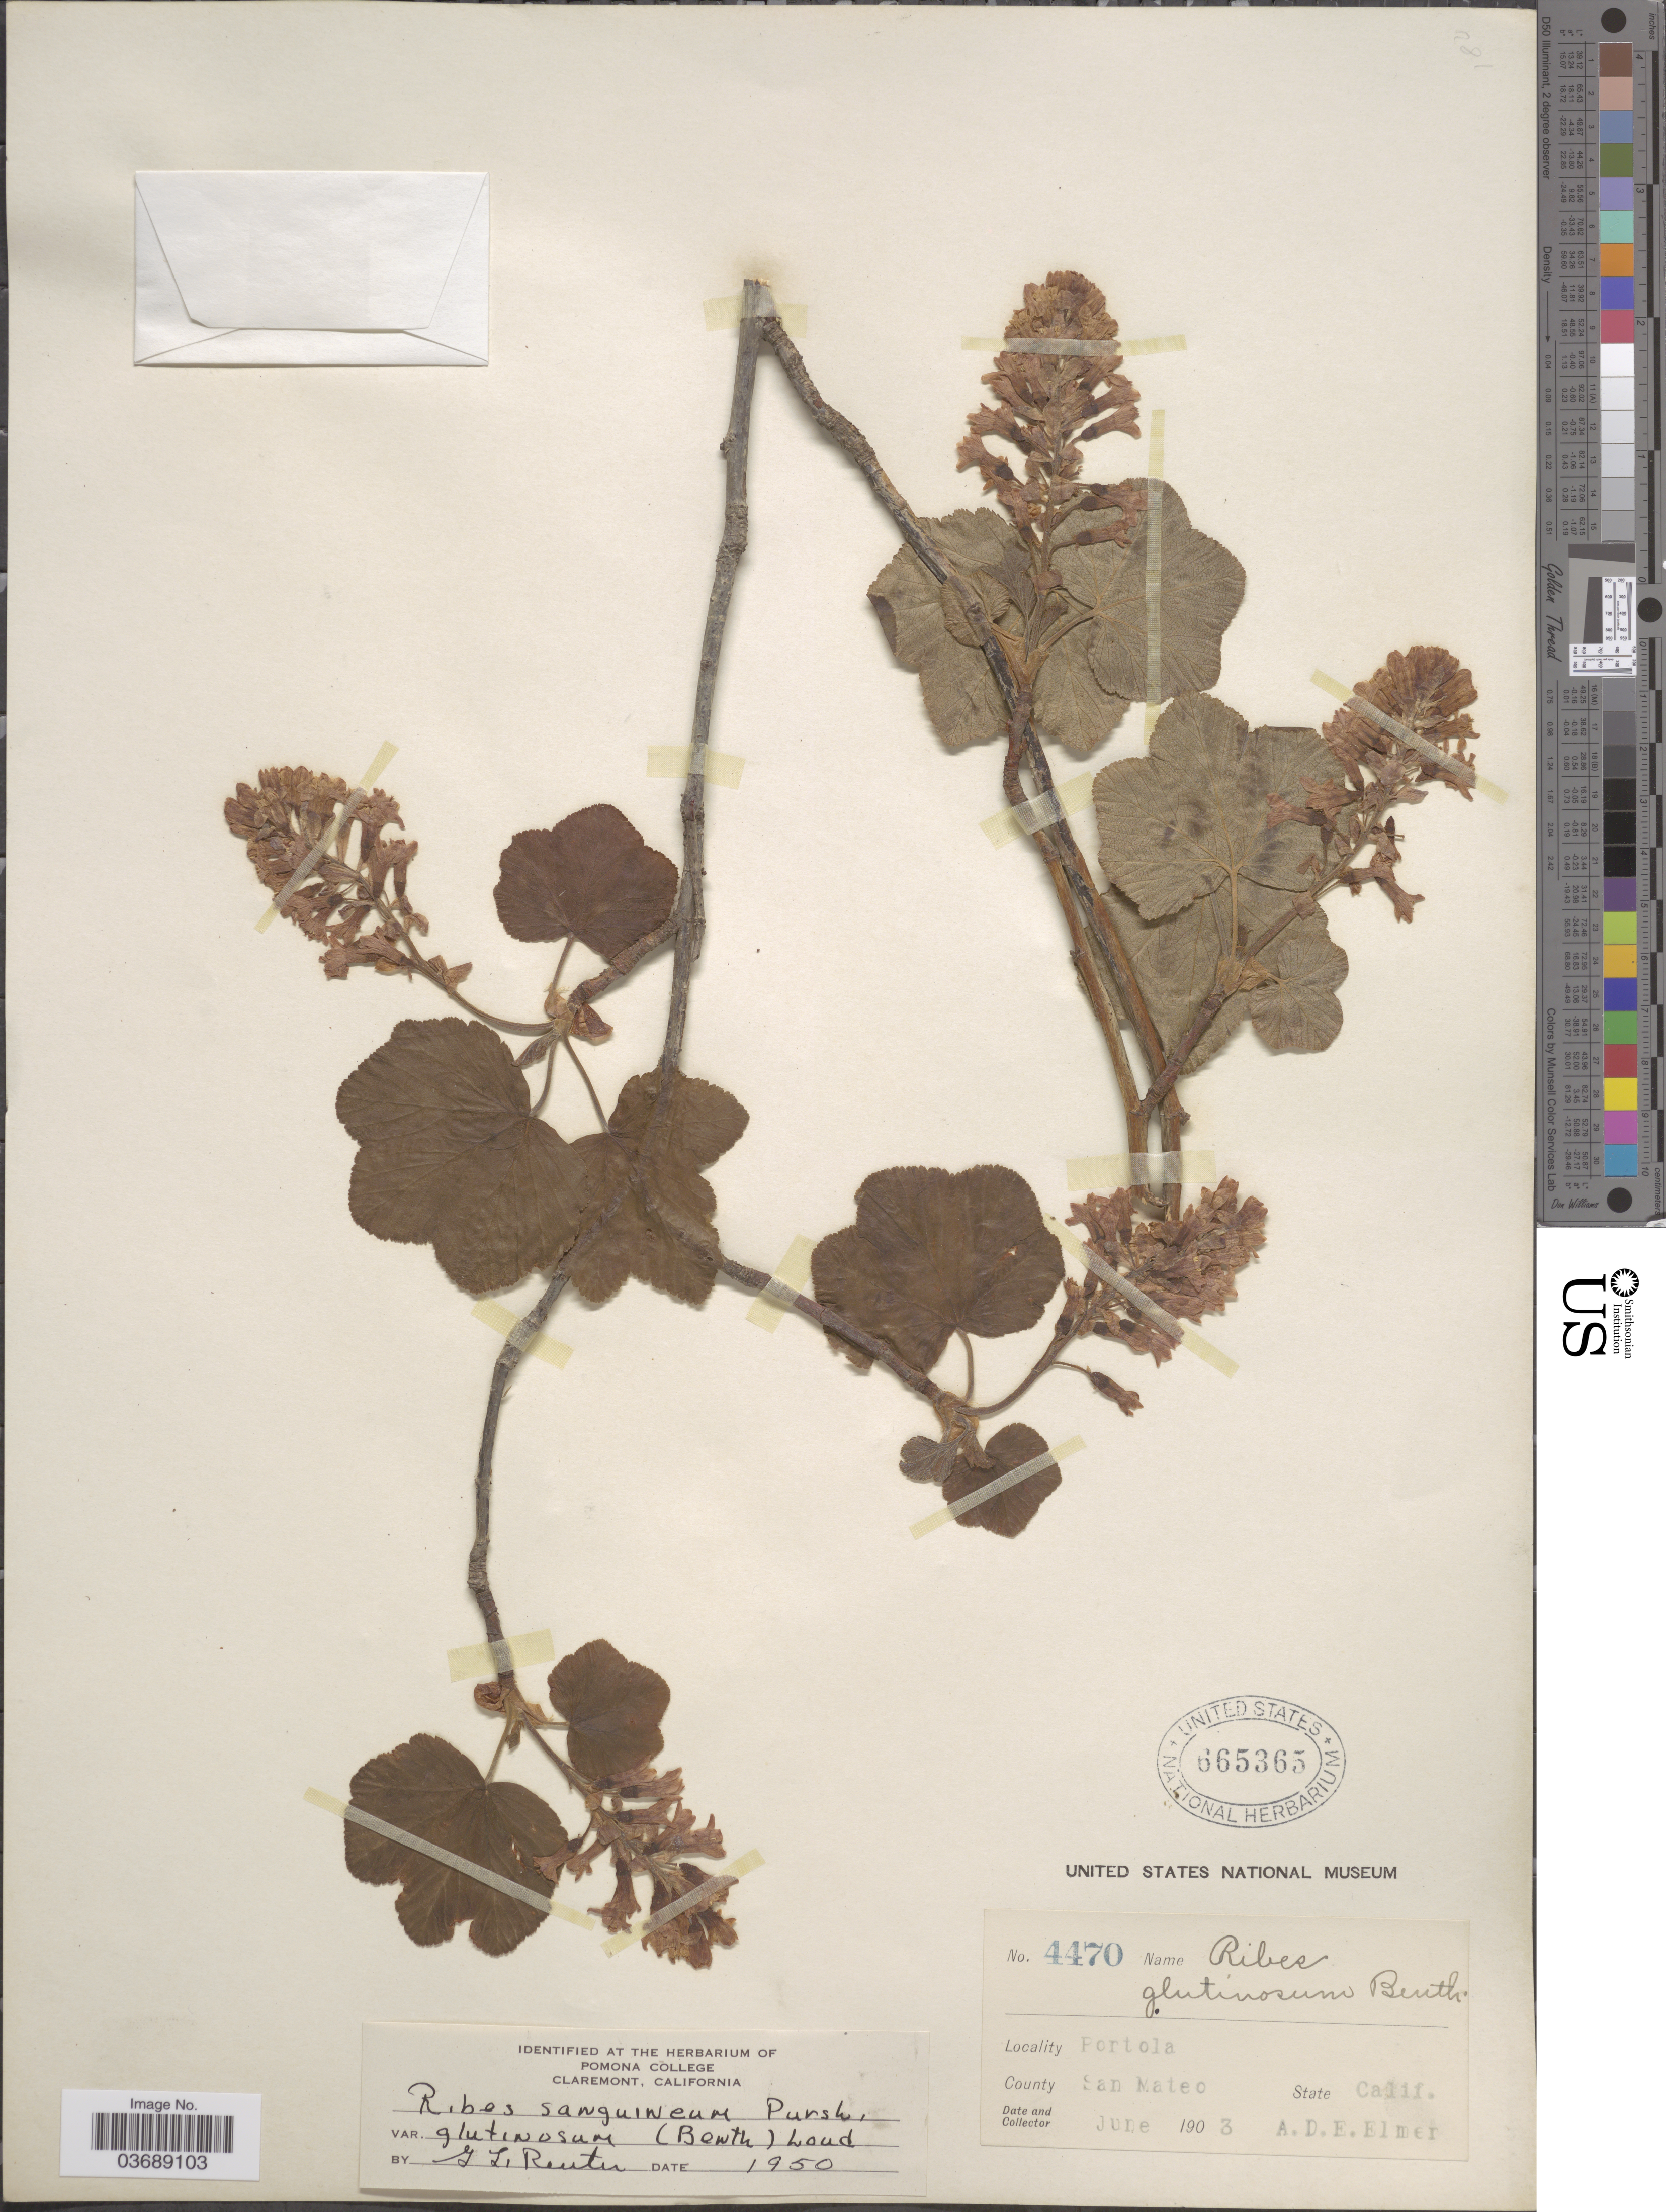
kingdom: Plantae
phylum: Tracheophyta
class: Magnoliopsida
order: Saxifragales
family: Grossulariaceae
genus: Ribes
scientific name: Ribes sanguineum var. glutinosum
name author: (Benth.) Loudon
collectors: A. D. E. Elmer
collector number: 4470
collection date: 1903-06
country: United States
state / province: California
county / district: San Mateo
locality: Portola. County San Mateo.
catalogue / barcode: US 665365